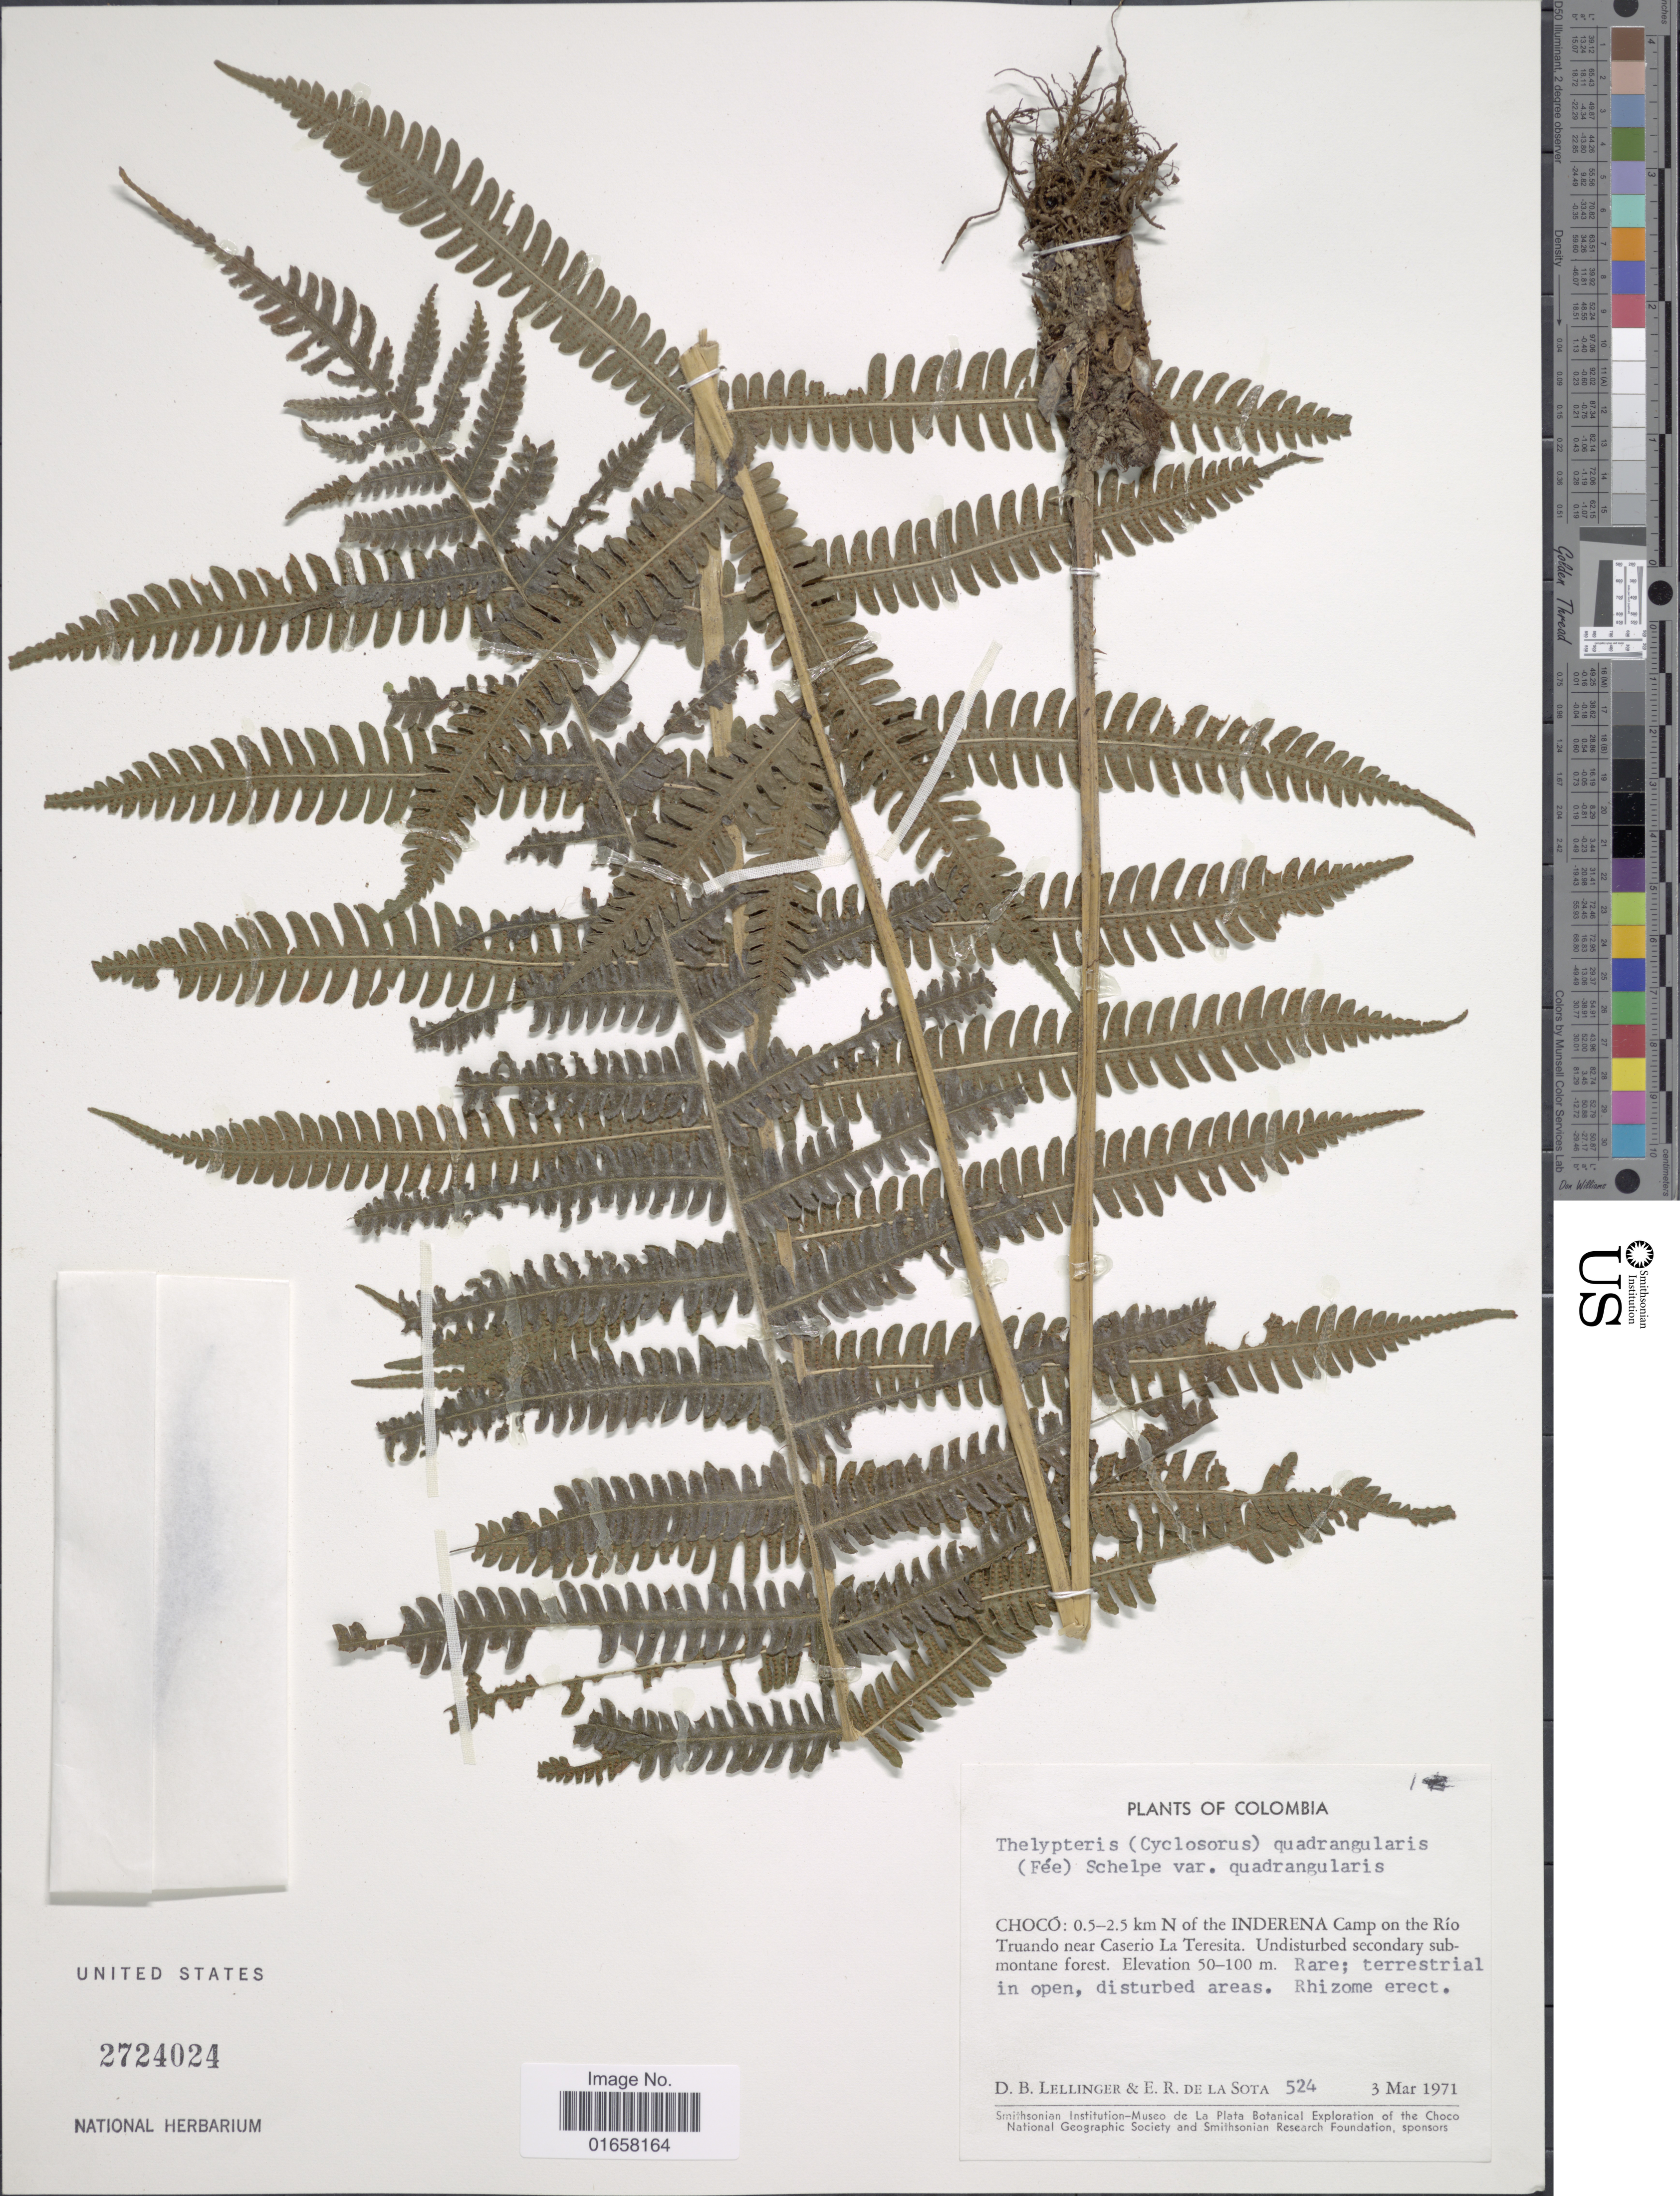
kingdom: Plantae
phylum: Tracheophyta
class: Polypodiopsida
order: Polypodiales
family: Thelypteridaceae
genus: Christella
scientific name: Christella hispidula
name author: (Decne.) Holttum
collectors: D. B. Lellinger & E. R. de la Sota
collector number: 524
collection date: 1971-03-03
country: Colombia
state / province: Chocó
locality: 0.5-2.5 Km N of the Inderena Camp on the Rio Truando near Caserio La Teresita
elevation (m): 50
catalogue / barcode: US 2724024